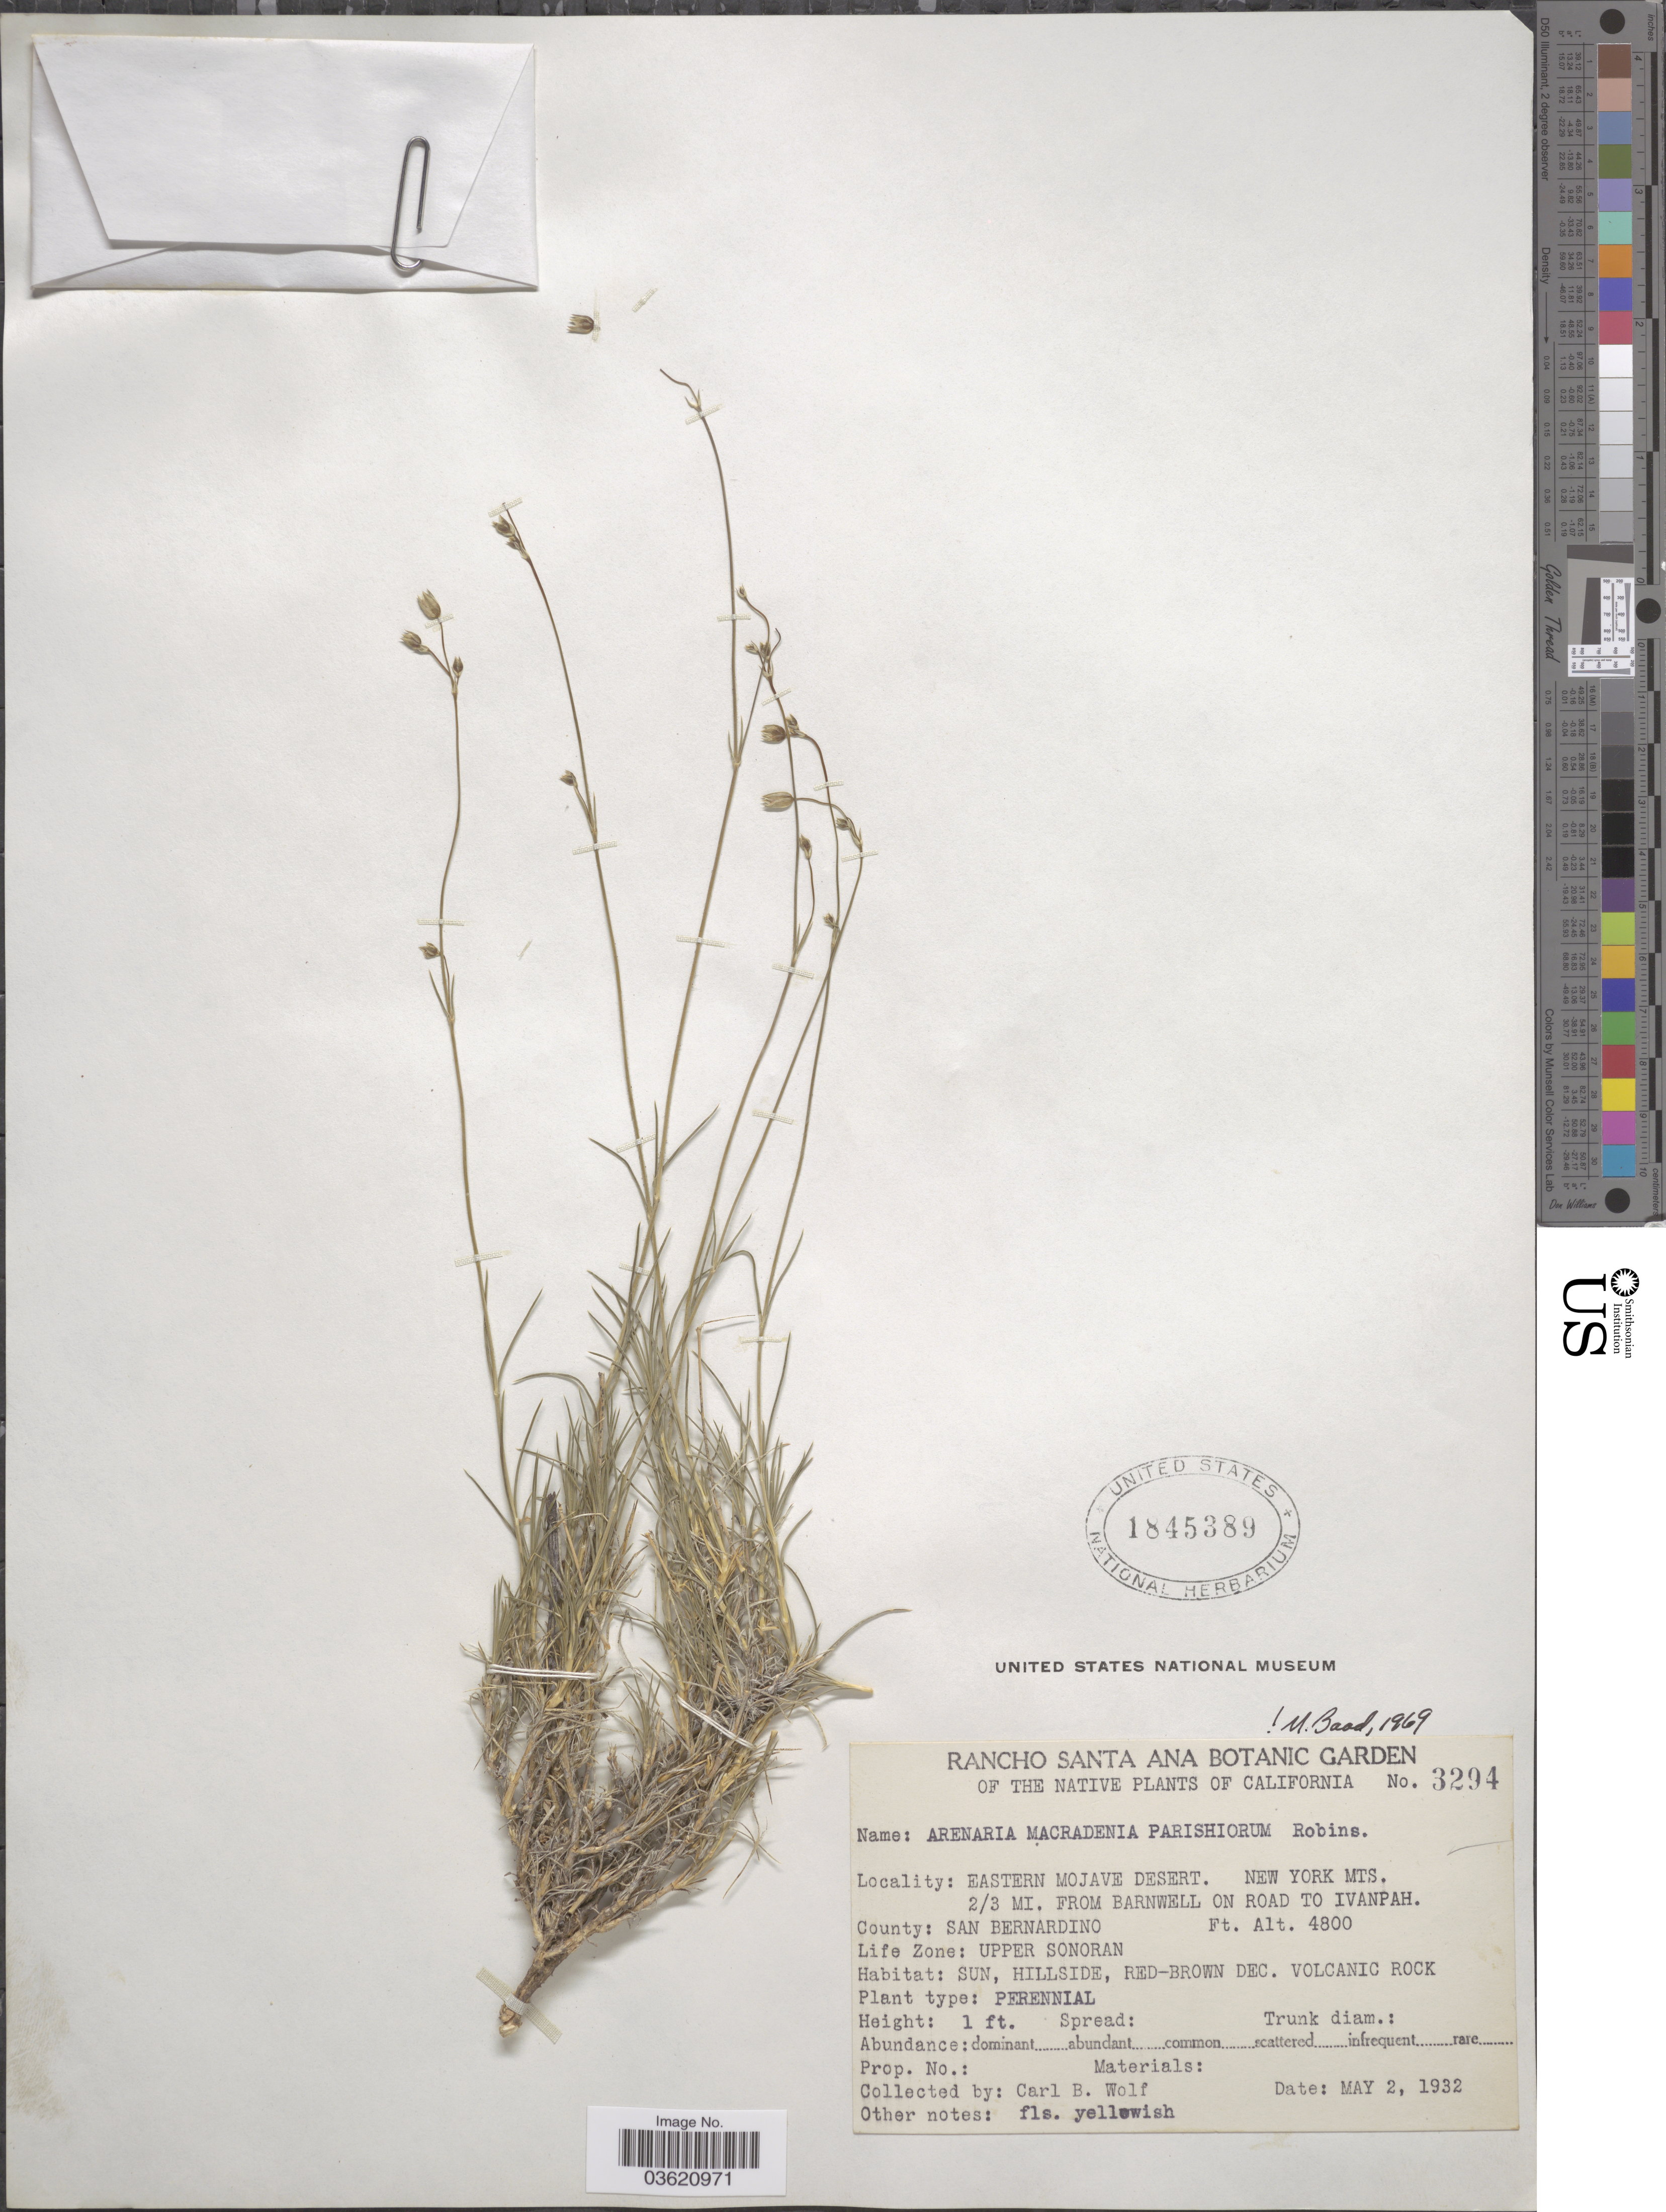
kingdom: Plantae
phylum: Tracheophyta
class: Magnoliopsida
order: Caryophyllales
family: Caryophyllaceae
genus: Eremogone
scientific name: Eremogone macradenia var. macradenia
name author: (S. Watson) Ikonn.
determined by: U.S. National Herbarium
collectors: C. B. Wolf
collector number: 3294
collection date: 1932-05-02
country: United States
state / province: California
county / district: San Bernardino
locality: Eastern Mojave Desert. New York Mts. 2/3 mi. from Barnwell on road to Ivanpah. County: San Bernardino. Life Zone: Upper Sonoran.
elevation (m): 1463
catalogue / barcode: US 1845389